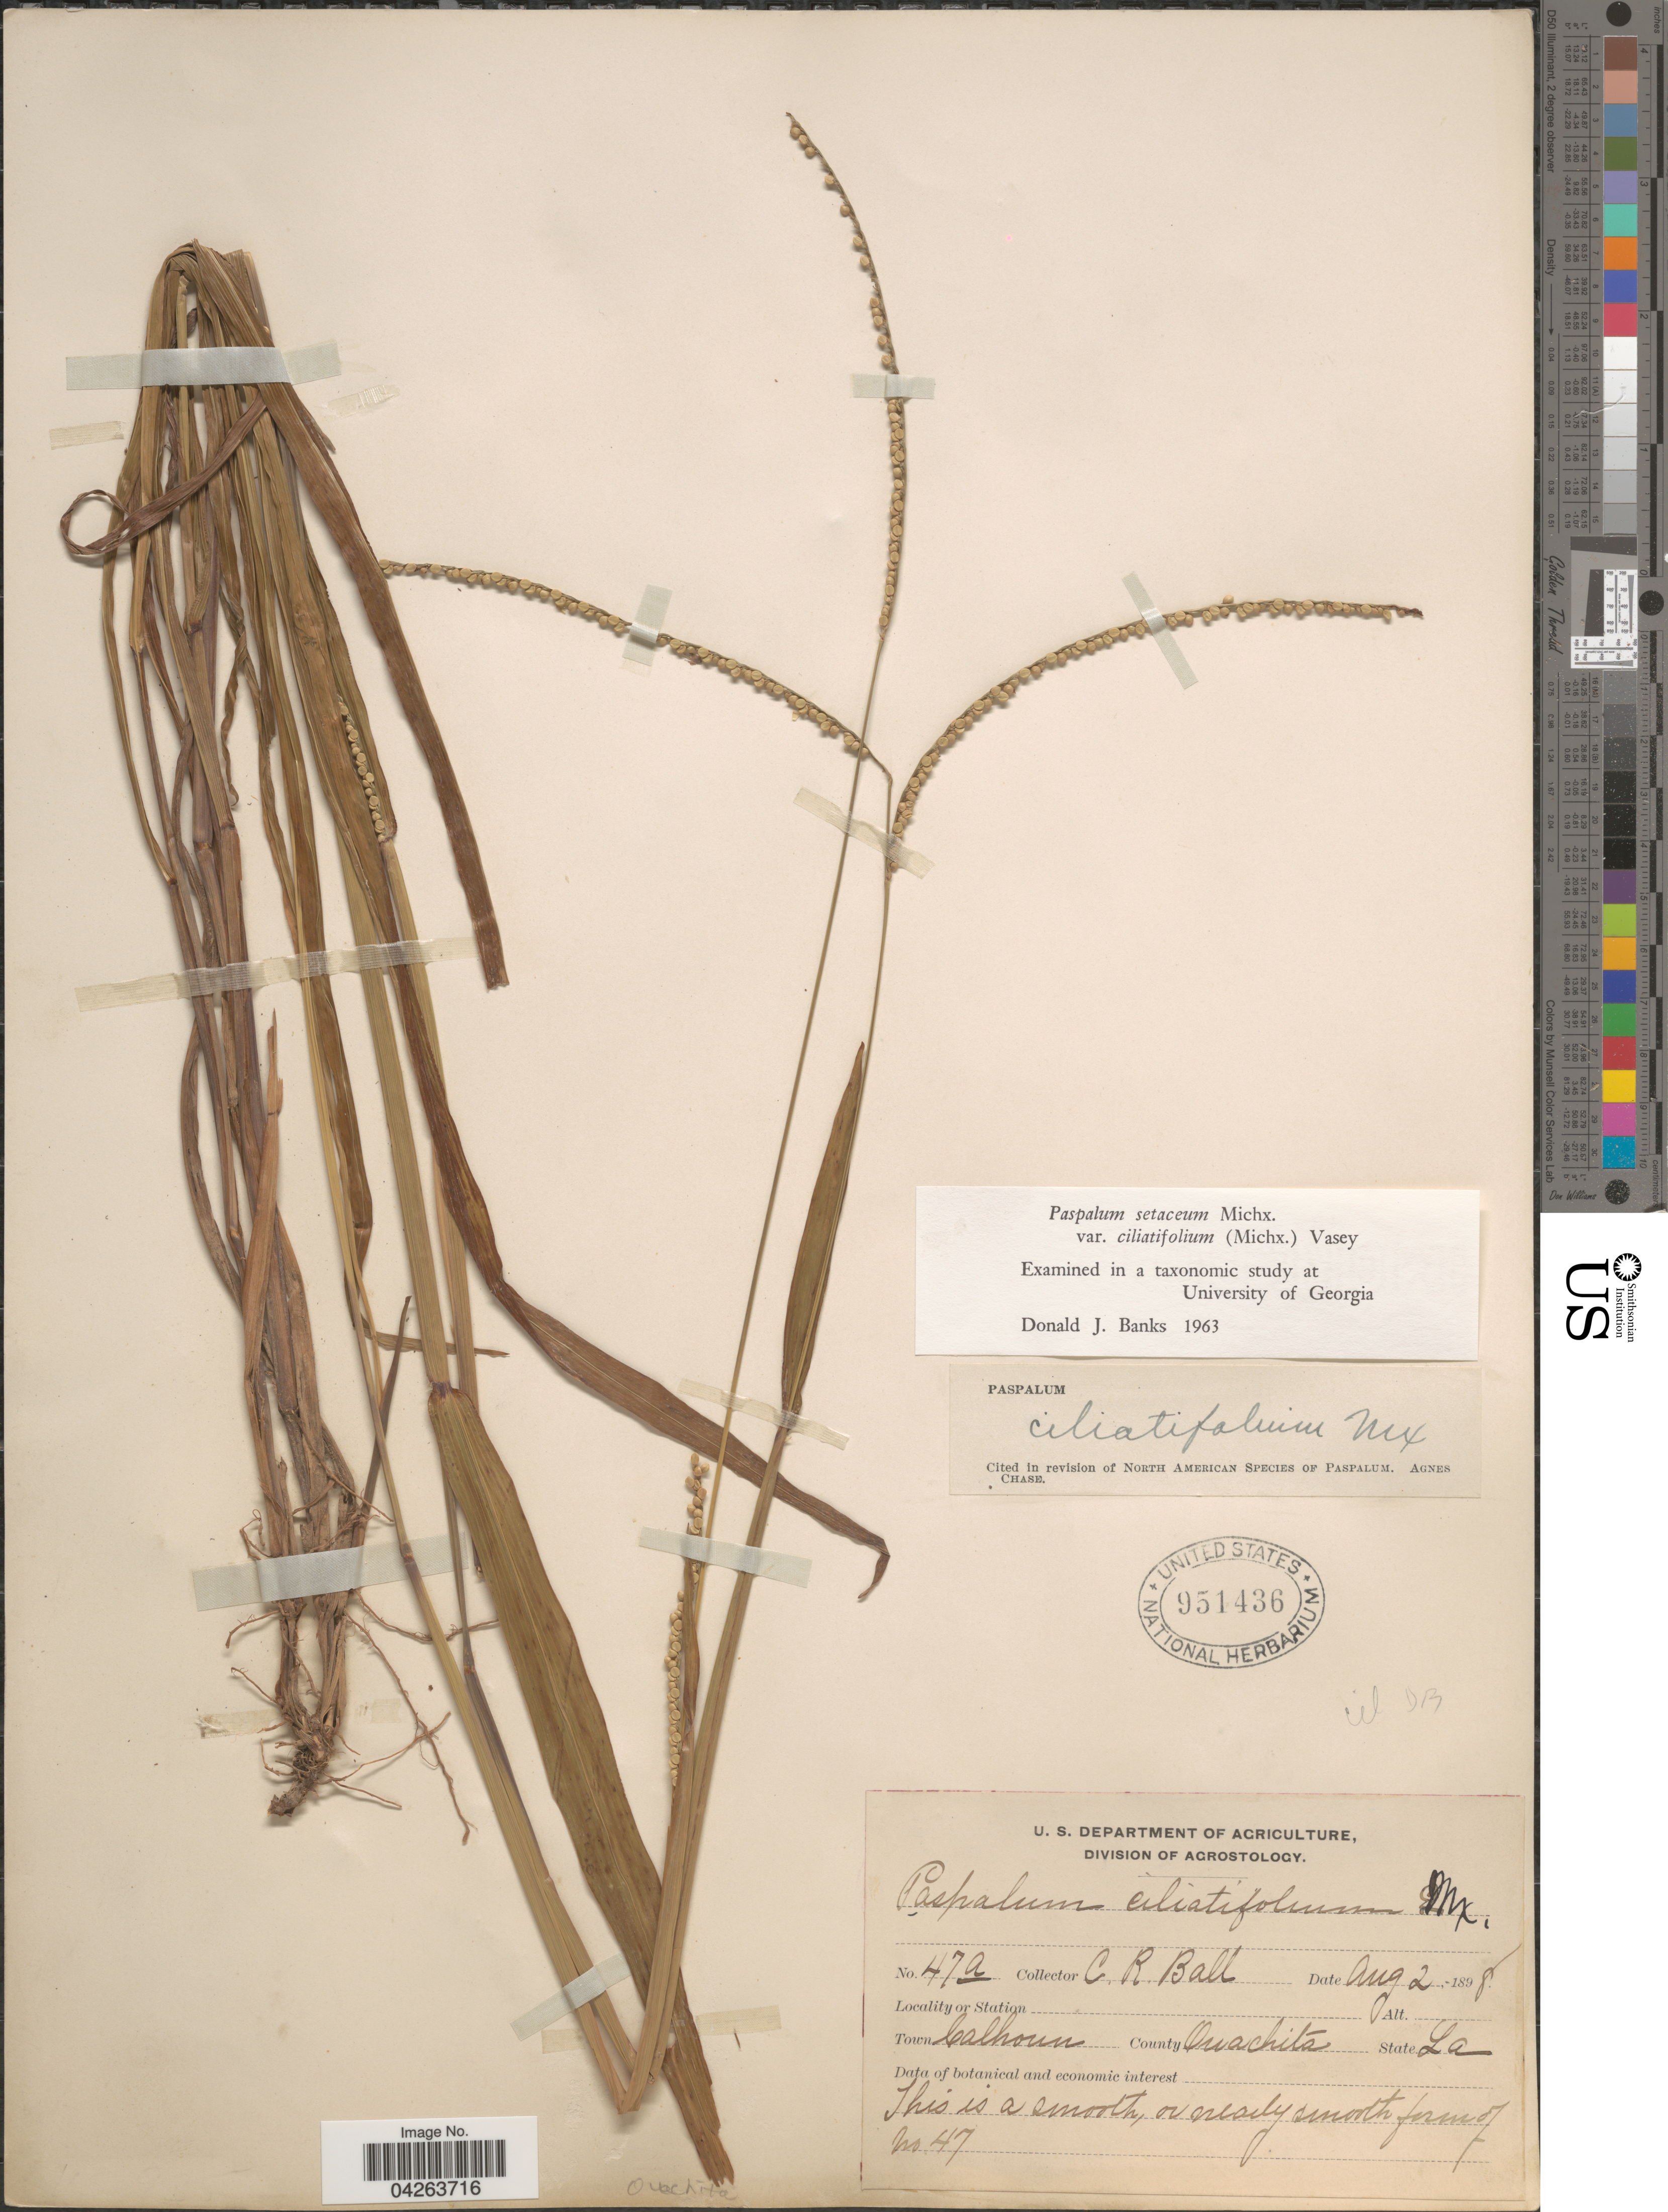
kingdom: Plantae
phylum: Tracheophyta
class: Liliopsida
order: Poales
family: Poaceae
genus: Paspalum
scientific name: Paspalum setaceum var. ciliatifolium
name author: (Michx.) Vasey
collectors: C. R. Ball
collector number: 47a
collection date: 1898-08-02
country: United States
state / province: Louisiana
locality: Town Calhound. County Ouachita.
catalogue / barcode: US 951436